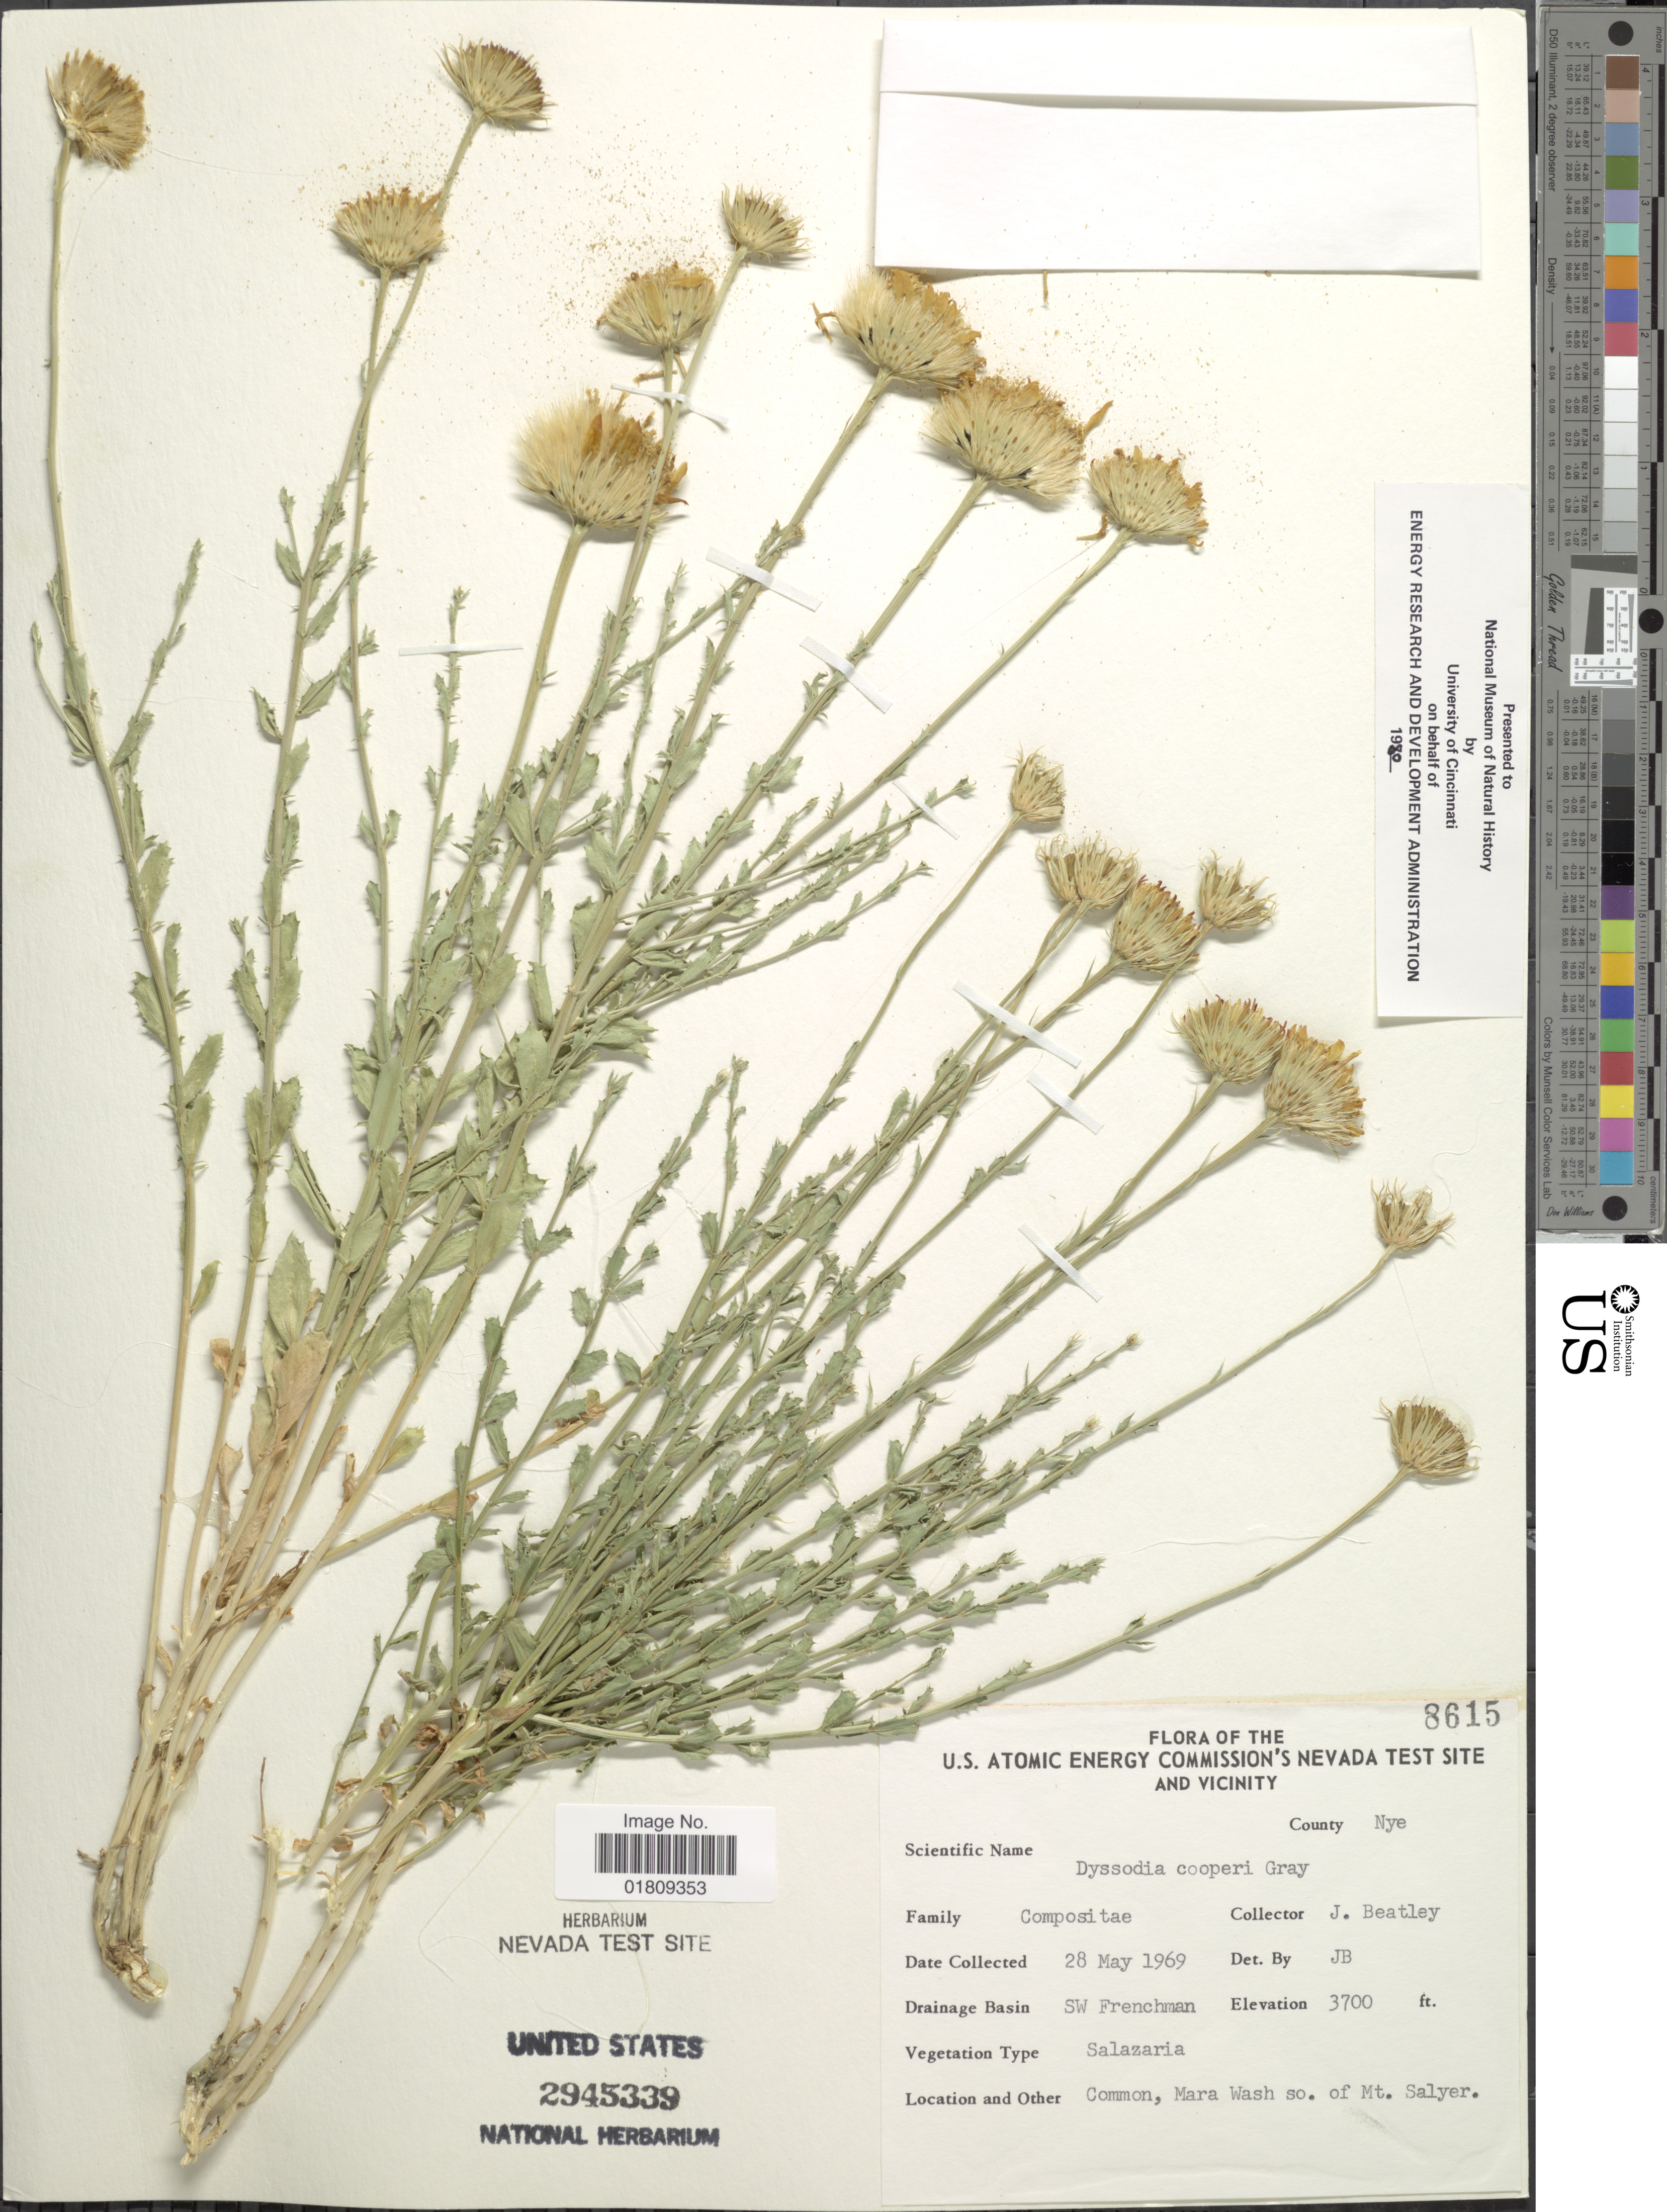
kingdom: Plantae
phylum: Tracheophyta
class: Magnoliopsida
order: Asterales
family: Asteraceae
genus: Dyssodia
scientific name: Dyssodia cooperi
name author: A. Gray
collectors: J. C. Beatley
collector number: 8615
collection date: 1969-05-28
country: United States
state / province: Nevada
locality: U. S. Atomic Energy Commission's Nevada Test Site and Vicinity, County Nye, SW Frenchman, Mara Wash so of Mt. Salyer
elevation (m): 1128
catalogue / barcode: US 2945339